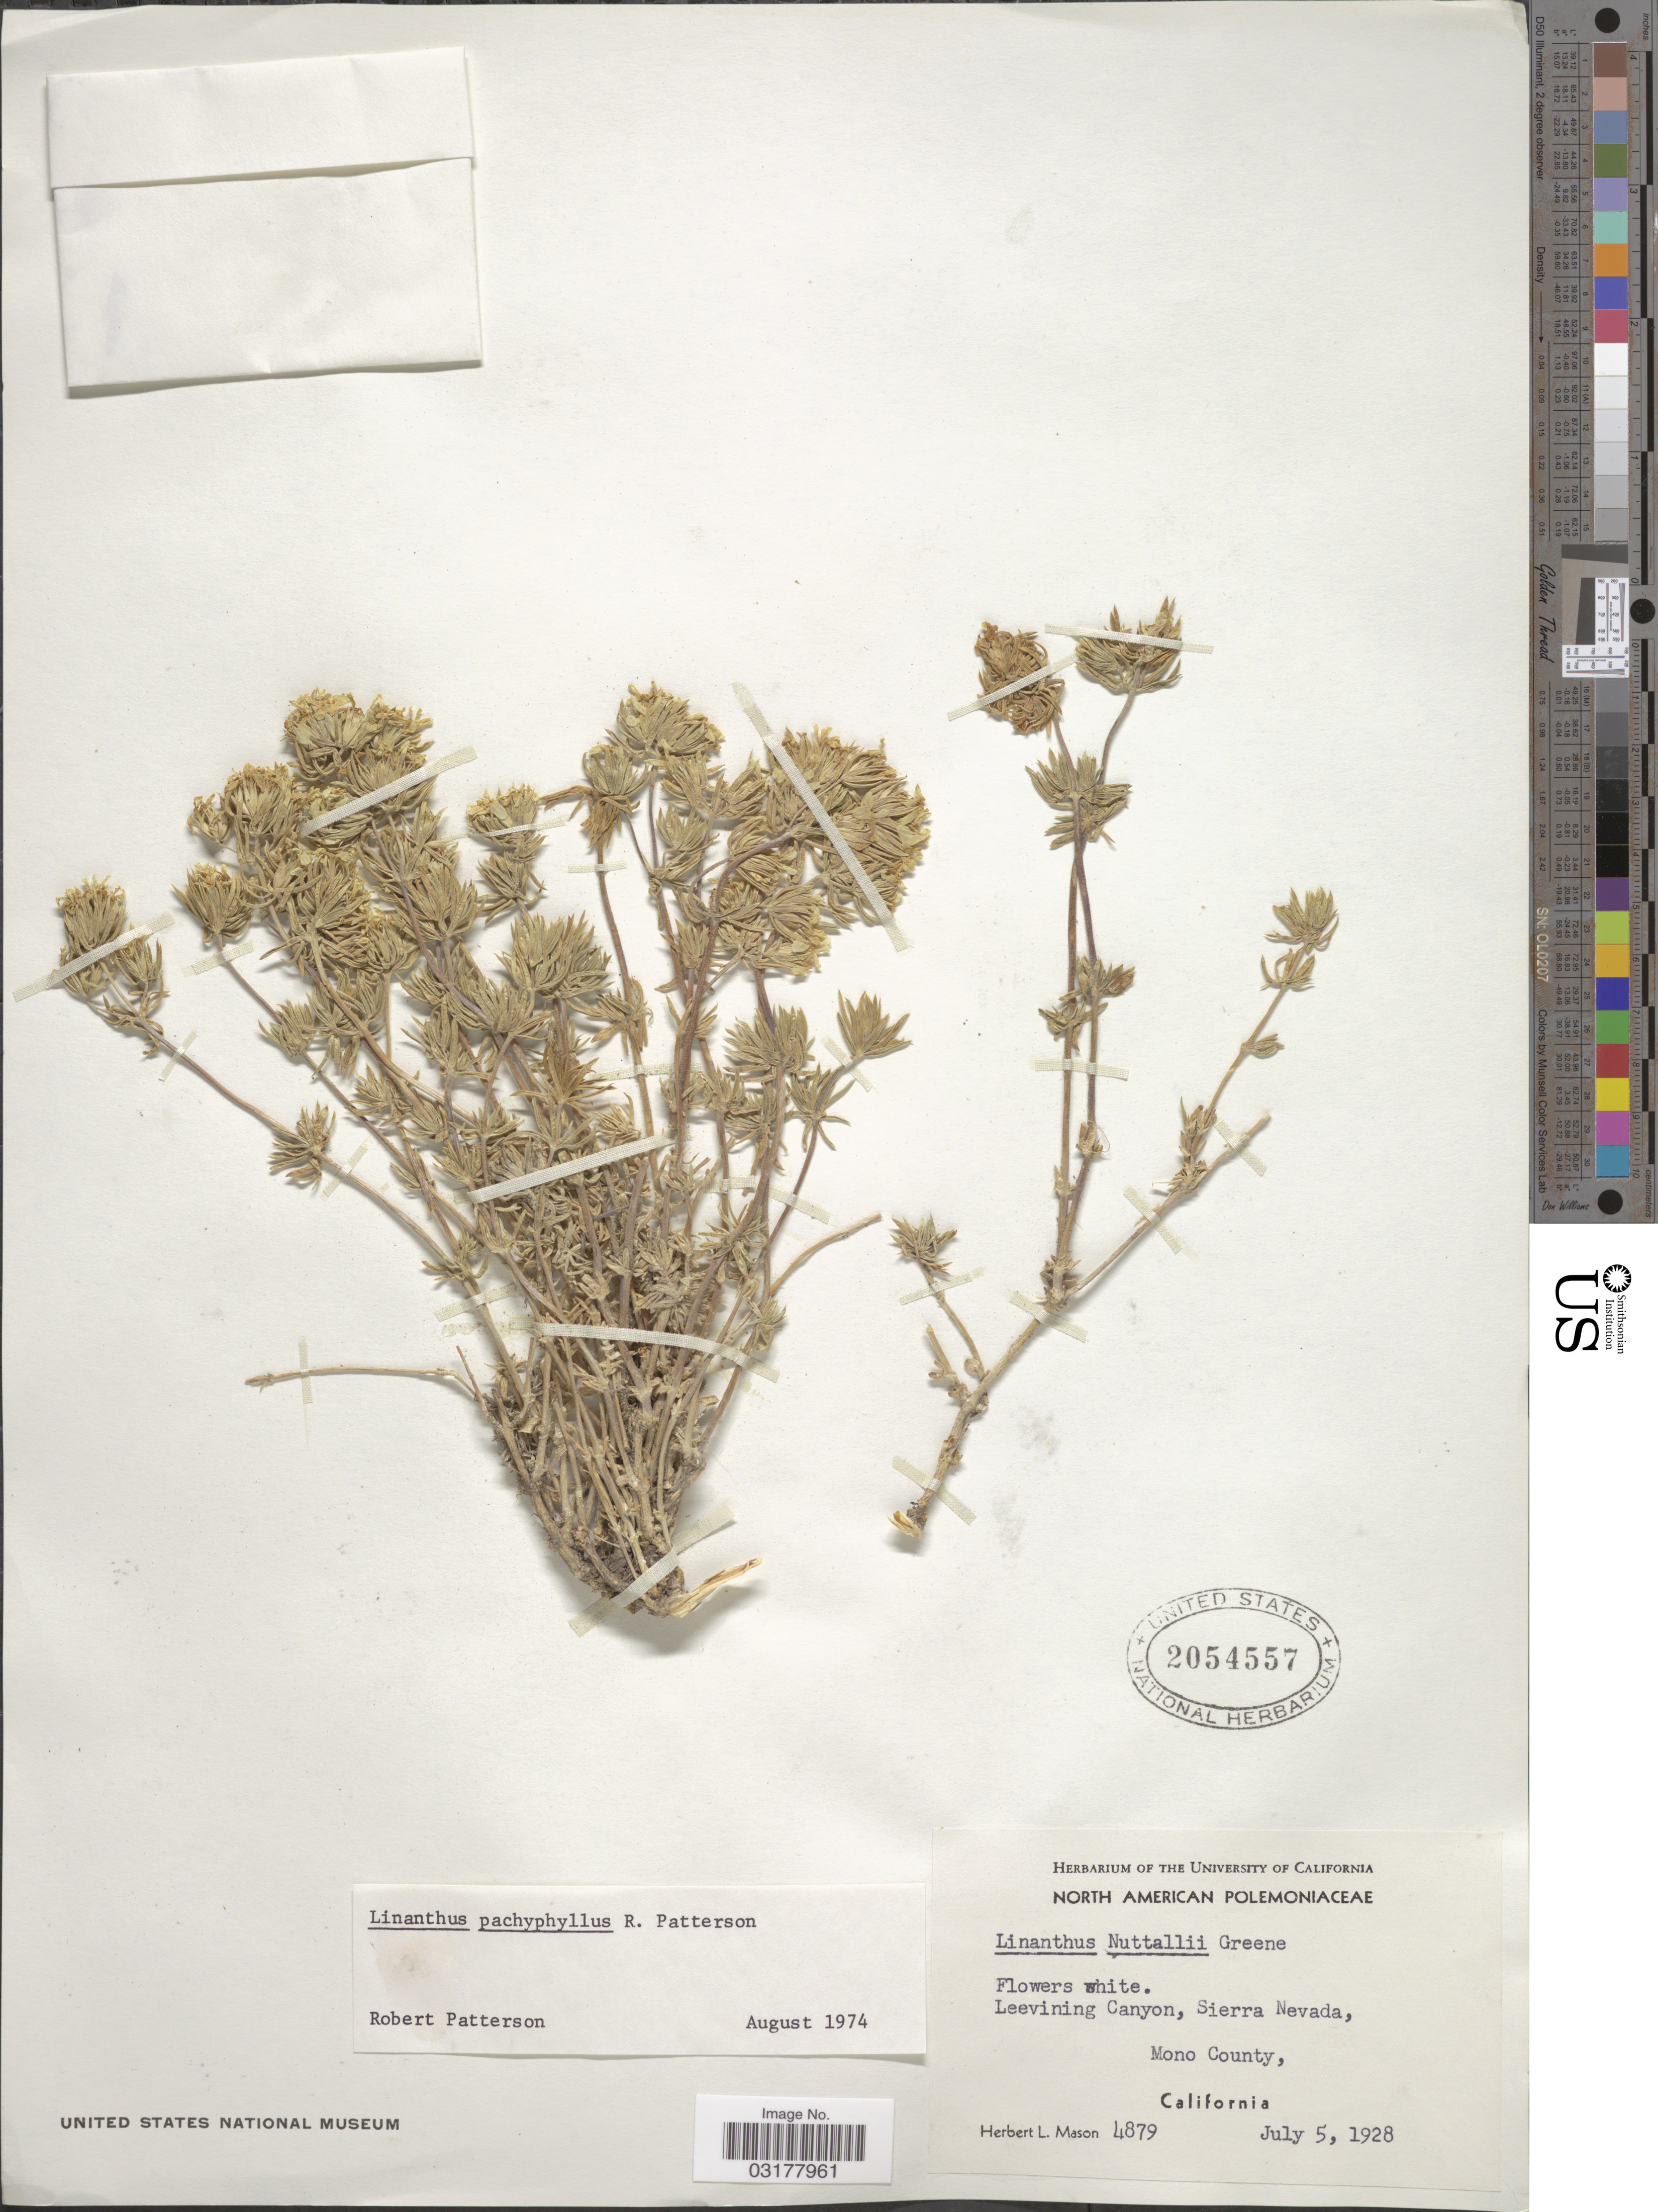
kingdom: Plantae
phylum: Tracheophyta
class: Magnoliopsida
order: Ericales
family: Polemoniaceae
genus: Leptosiphon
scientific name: Leptosiphon pachyphyllus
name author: (R. Patt.) J.M. Porter & L.A. Johnson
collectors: H. L. Mason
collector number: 4879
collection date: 1928-07-05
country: United States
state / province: California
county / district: Mono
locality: Leevining Canyon, Sierra Nevada, Mono County.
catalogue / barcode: US 2054557